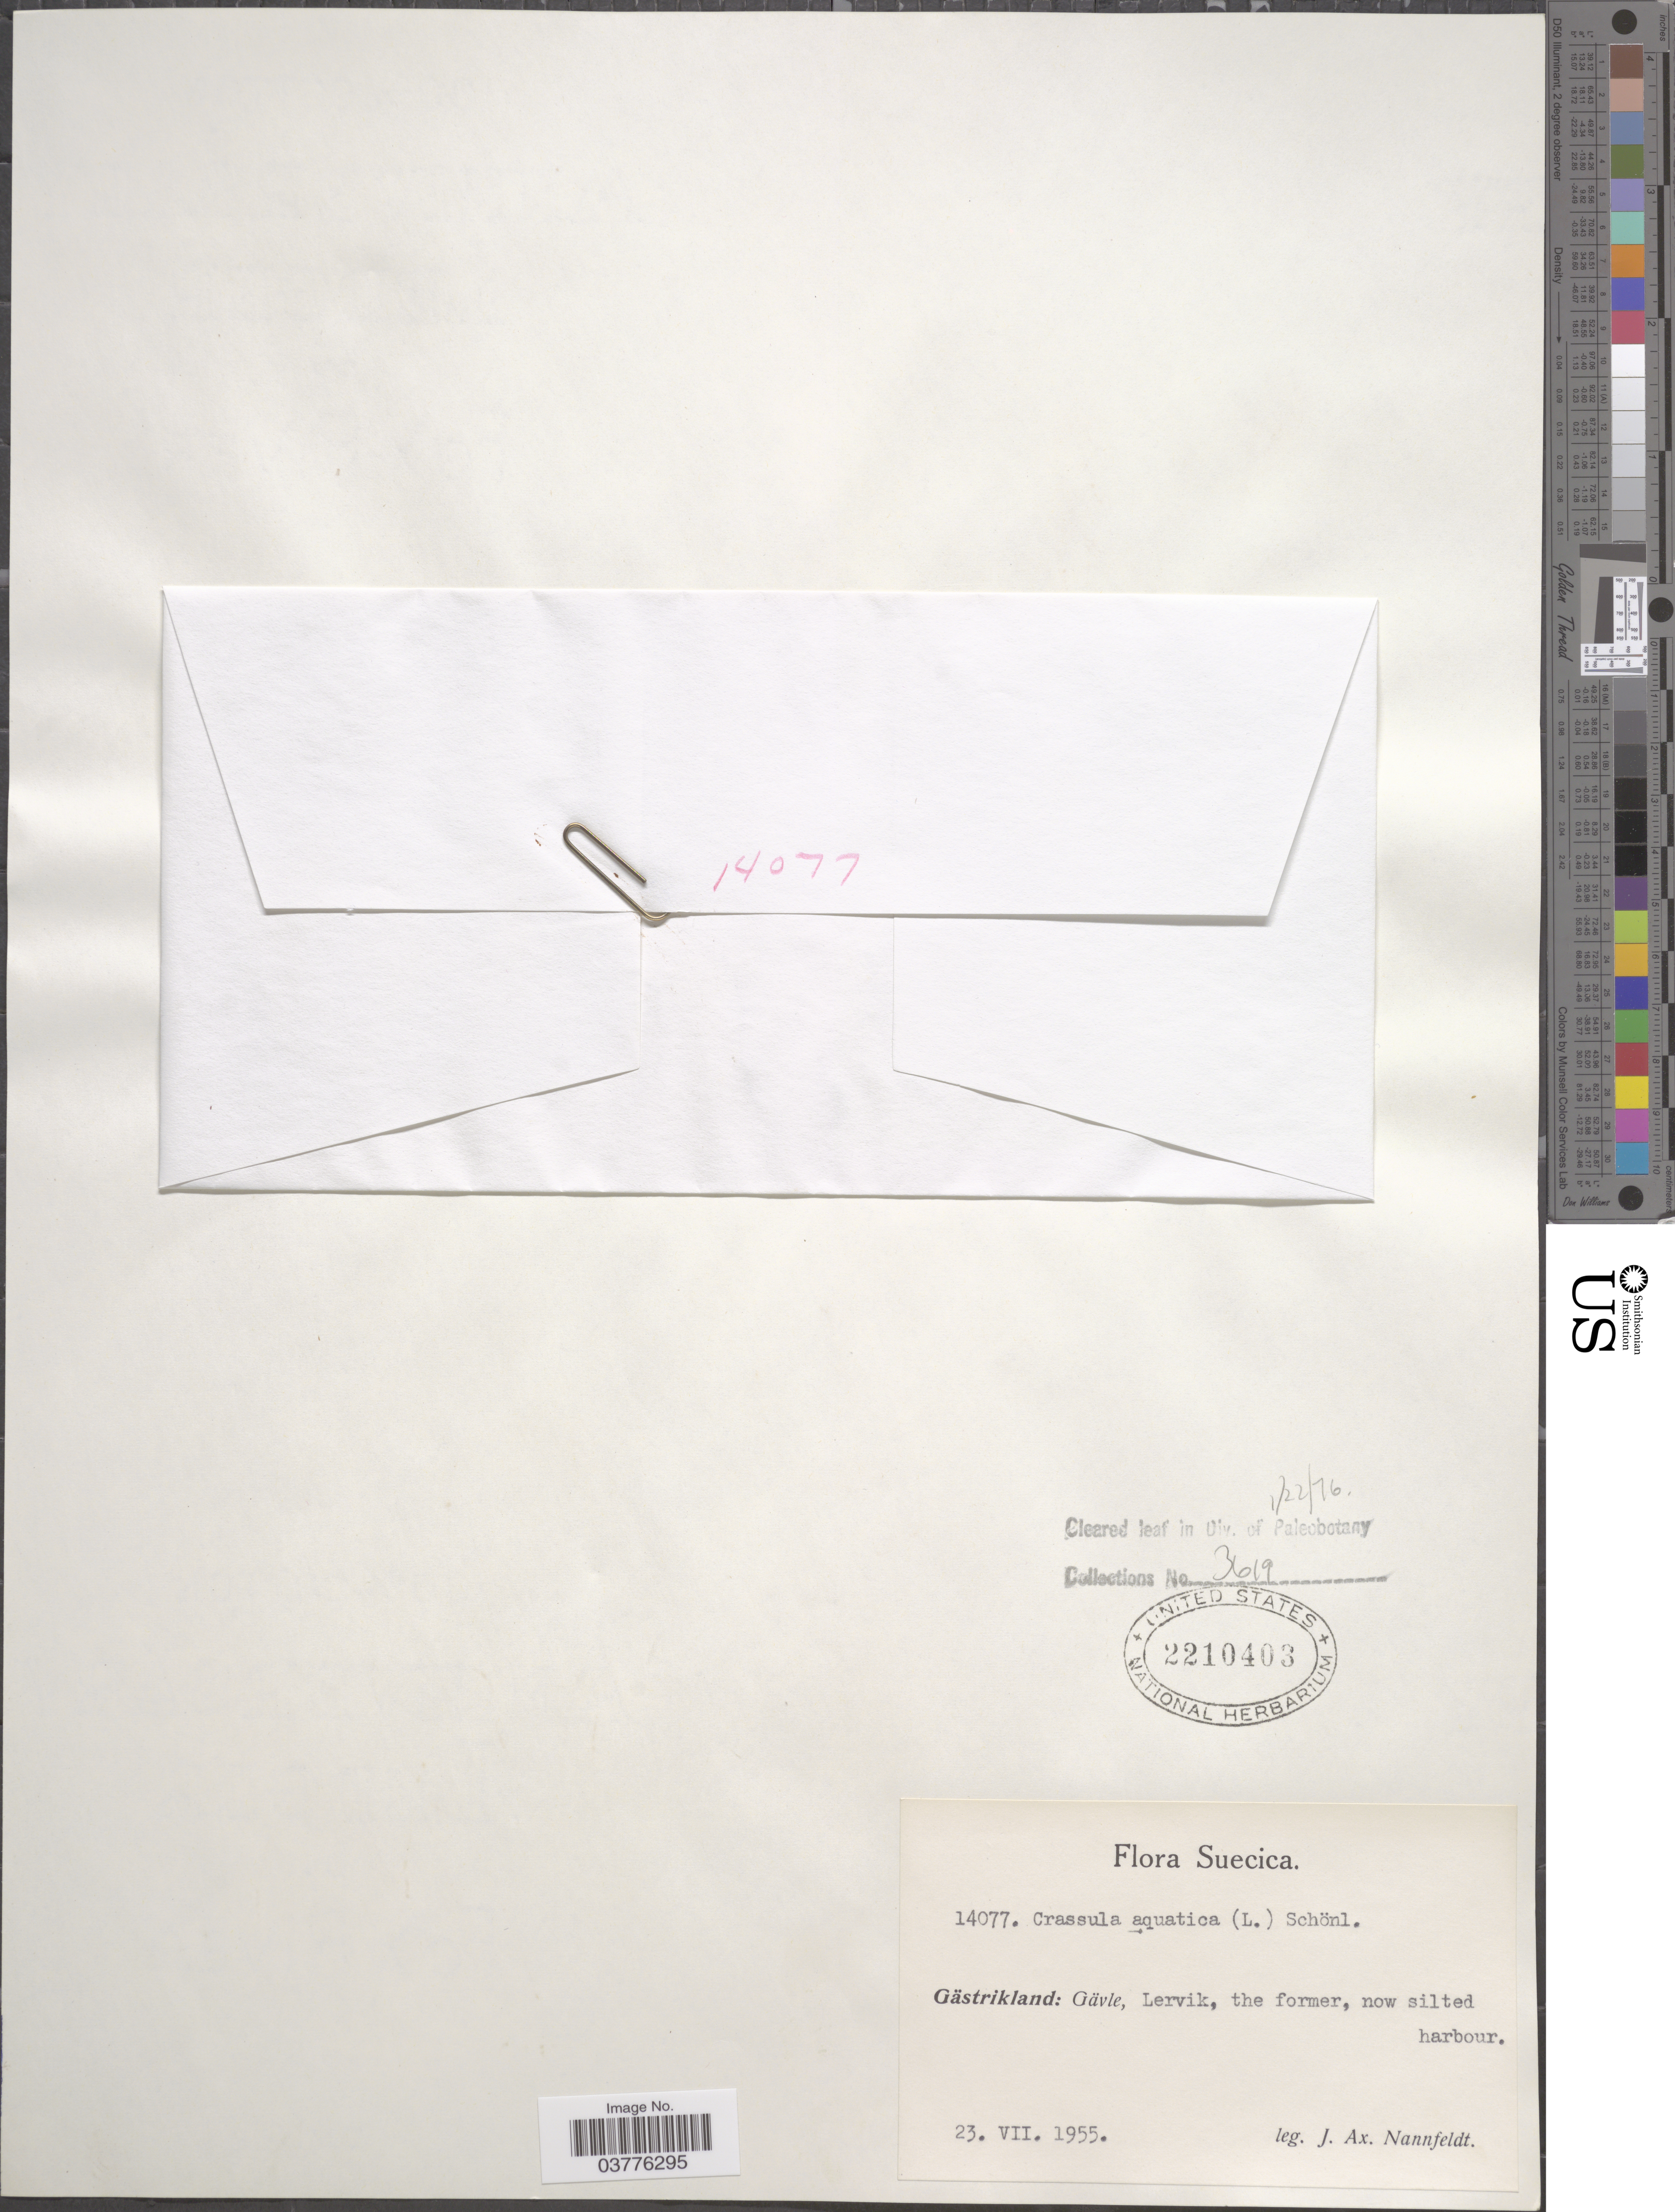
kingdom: Plantae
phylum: Tracheophyta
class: Magnoliopsida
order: Saxifragales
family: Crassulaceae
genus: Crassula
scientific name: Crassula aquatica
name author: (L.) Schönland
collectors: J. Nannfeldt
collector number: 14077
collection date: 1955-07-23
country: Sweden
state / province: Gavleborg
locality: Suecica. Gästrikland: Gävle, Lervik.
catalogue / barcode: US 2210403